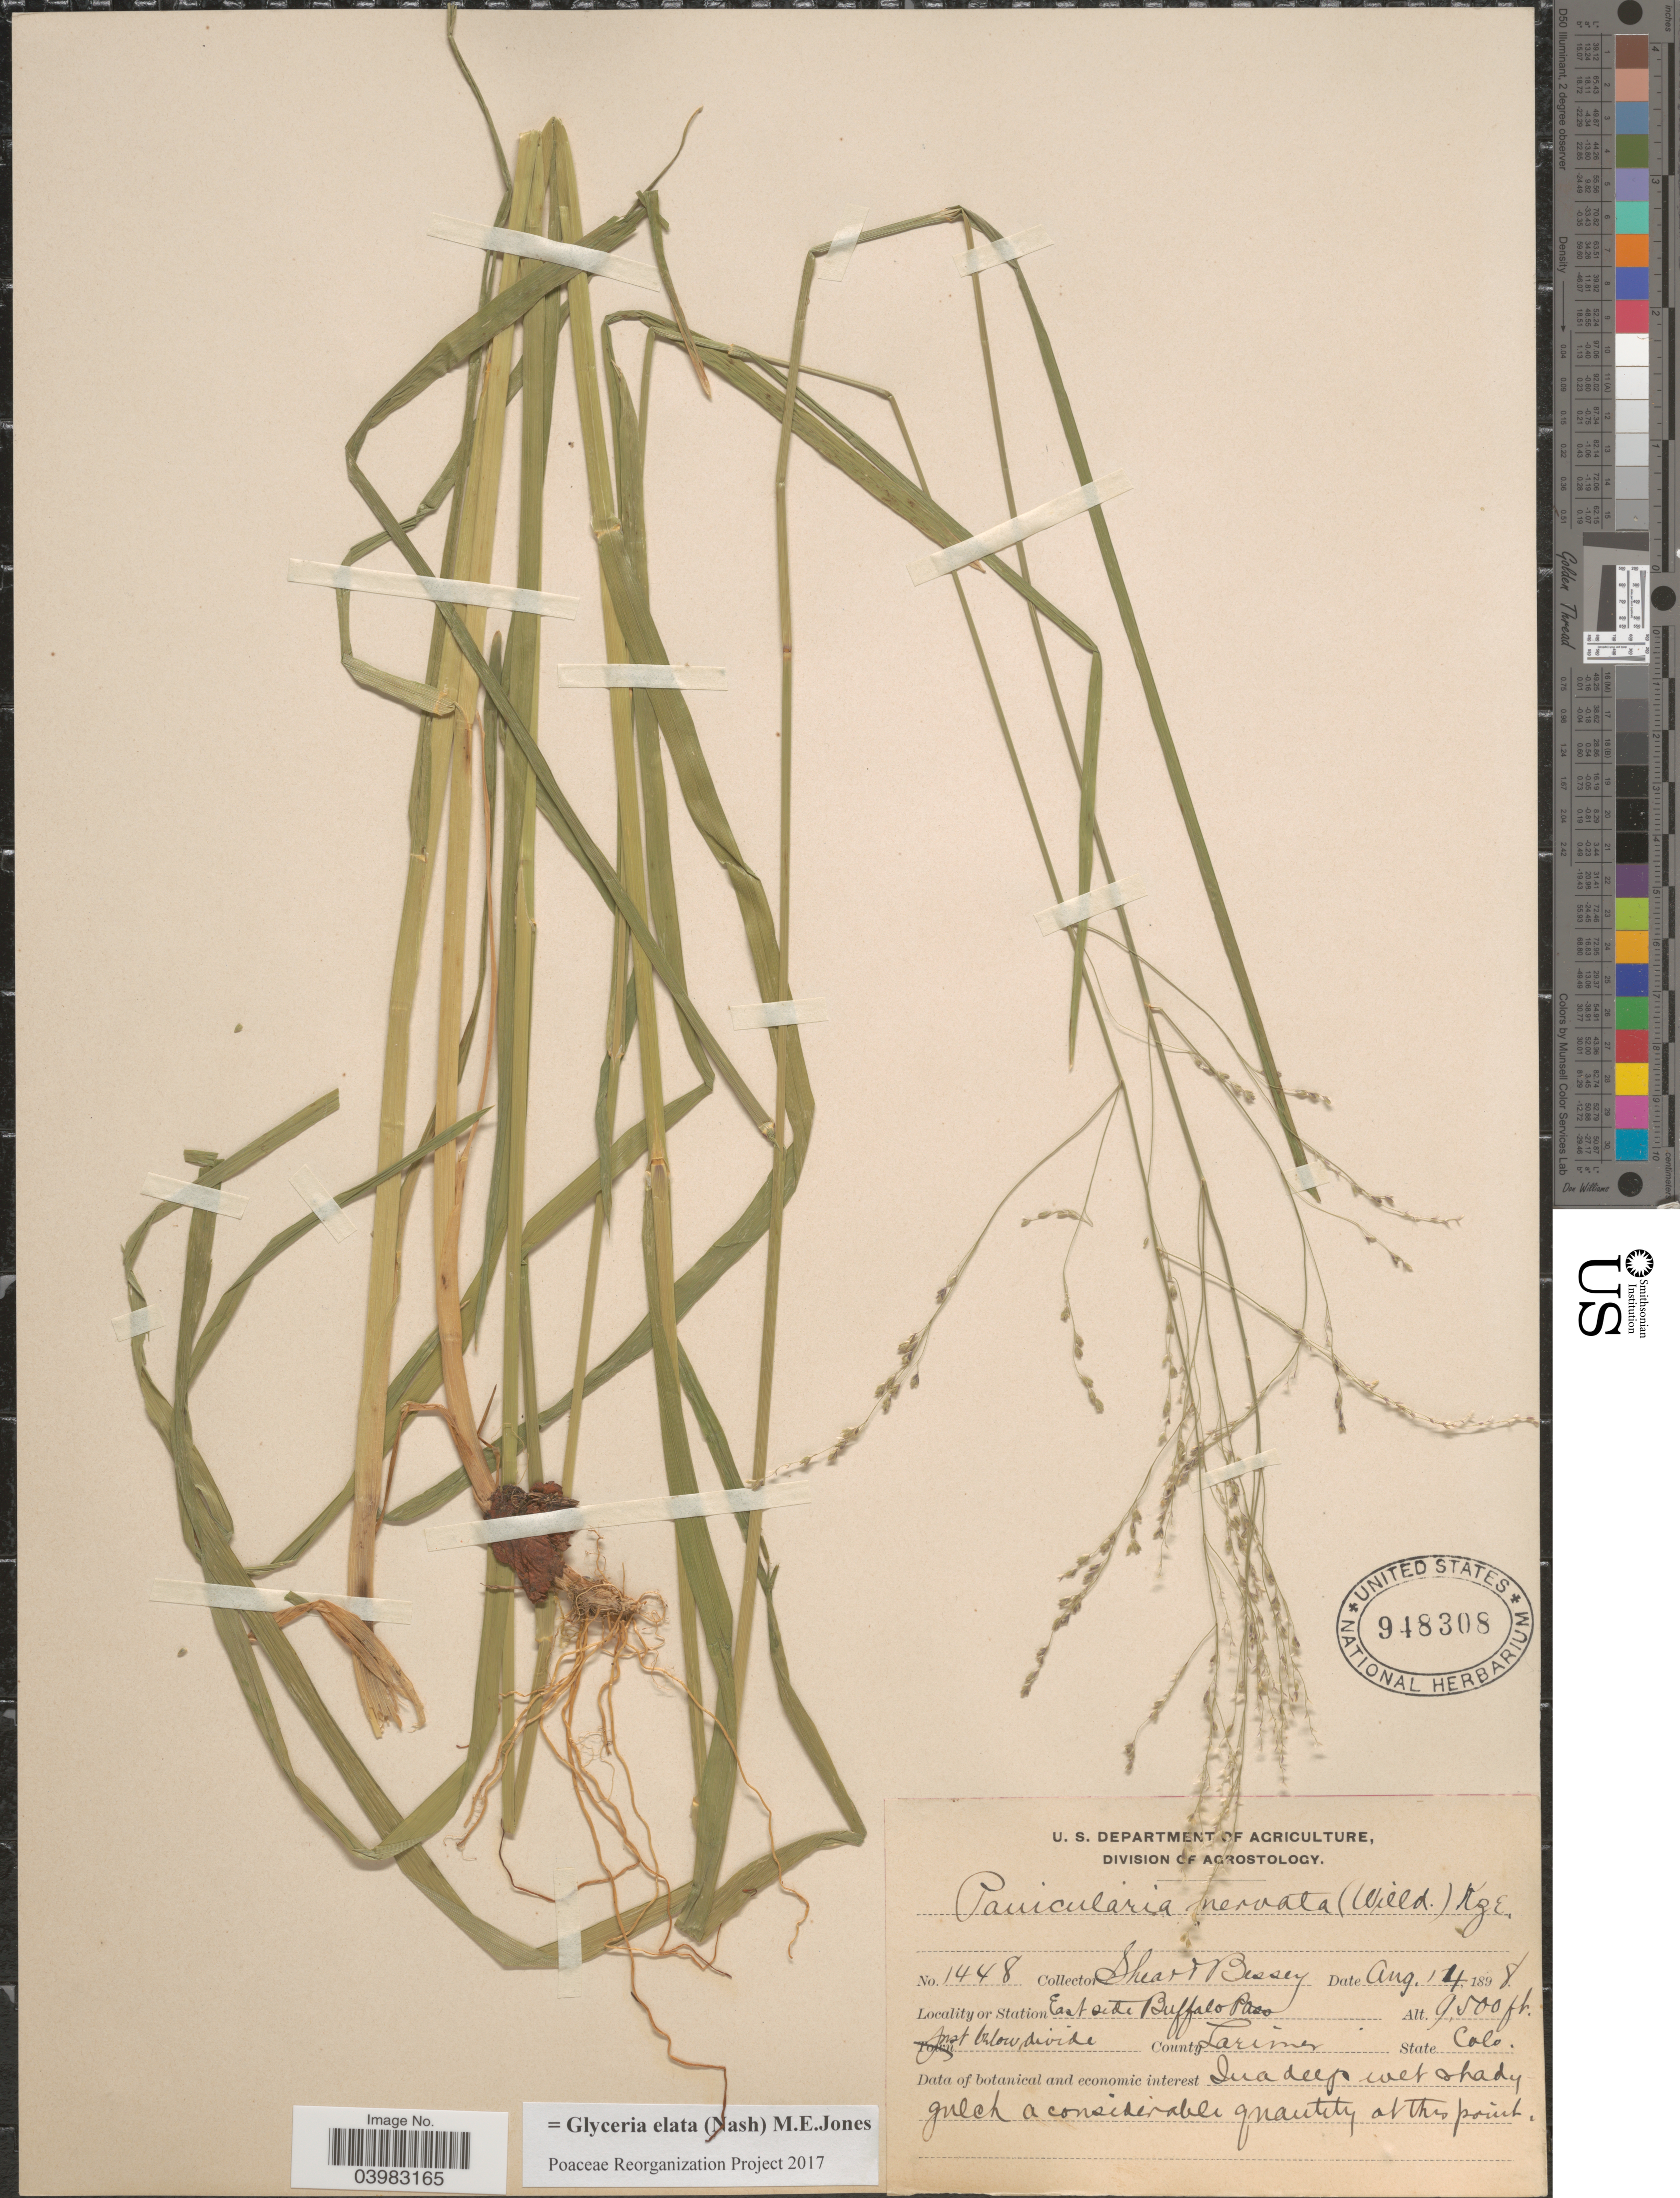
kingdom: Plantae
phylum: Tracheophyta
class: Liliopsida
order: Poales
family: Poaceae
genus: Glyceria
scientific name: Glyceria elata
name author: (Nash) M.E. Jones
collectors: -- Shear & -. Bessey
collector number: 1448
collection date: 1898-08-14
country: United States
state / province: Colorado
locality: Station East side Buffalo Pass. Just below divide. County Larimer.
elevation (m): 2896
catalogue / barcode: US 948308